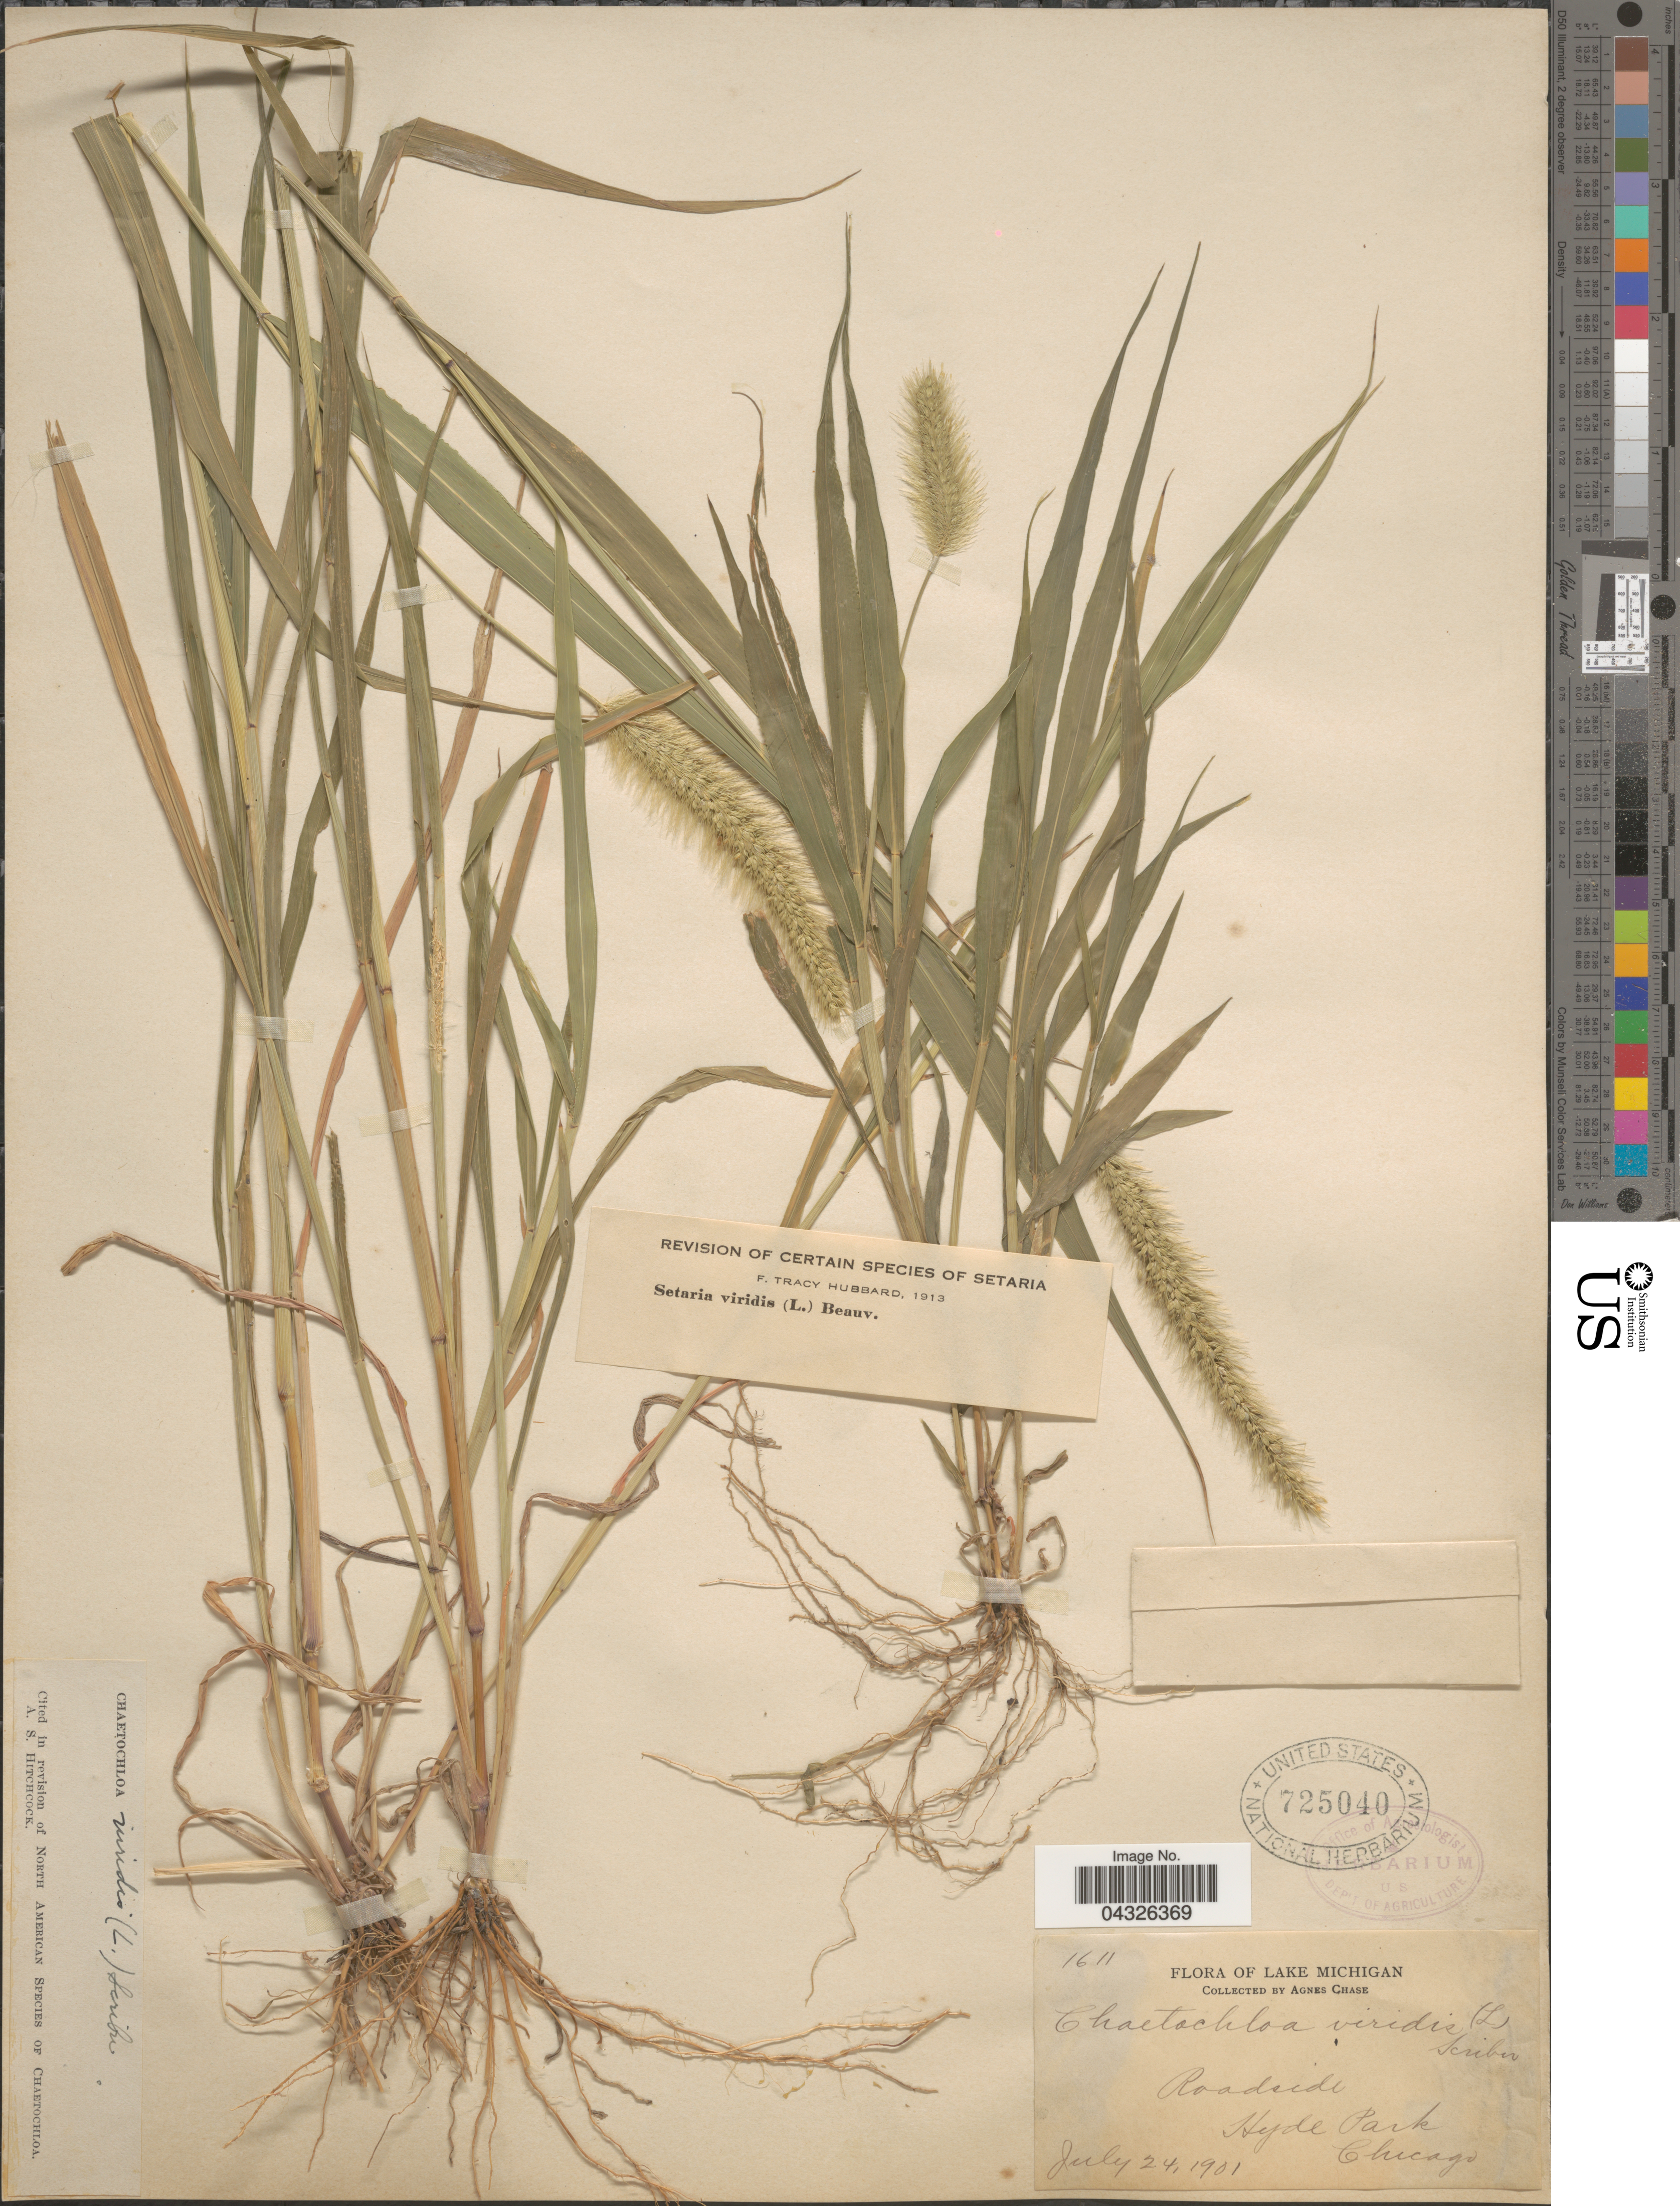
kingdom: Plantae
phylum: Tracheophyta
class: Liliopsida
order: Poales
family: Poaceae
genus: Setaria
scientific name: Setaria viridis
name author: (L.) P. Beauv.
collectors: A. Chase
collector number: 1611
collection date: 1901-07-24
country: United States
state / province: Michigan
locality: Lake Michigan. Roadside. Hyde Park. Chicago.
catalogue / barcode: US 725040